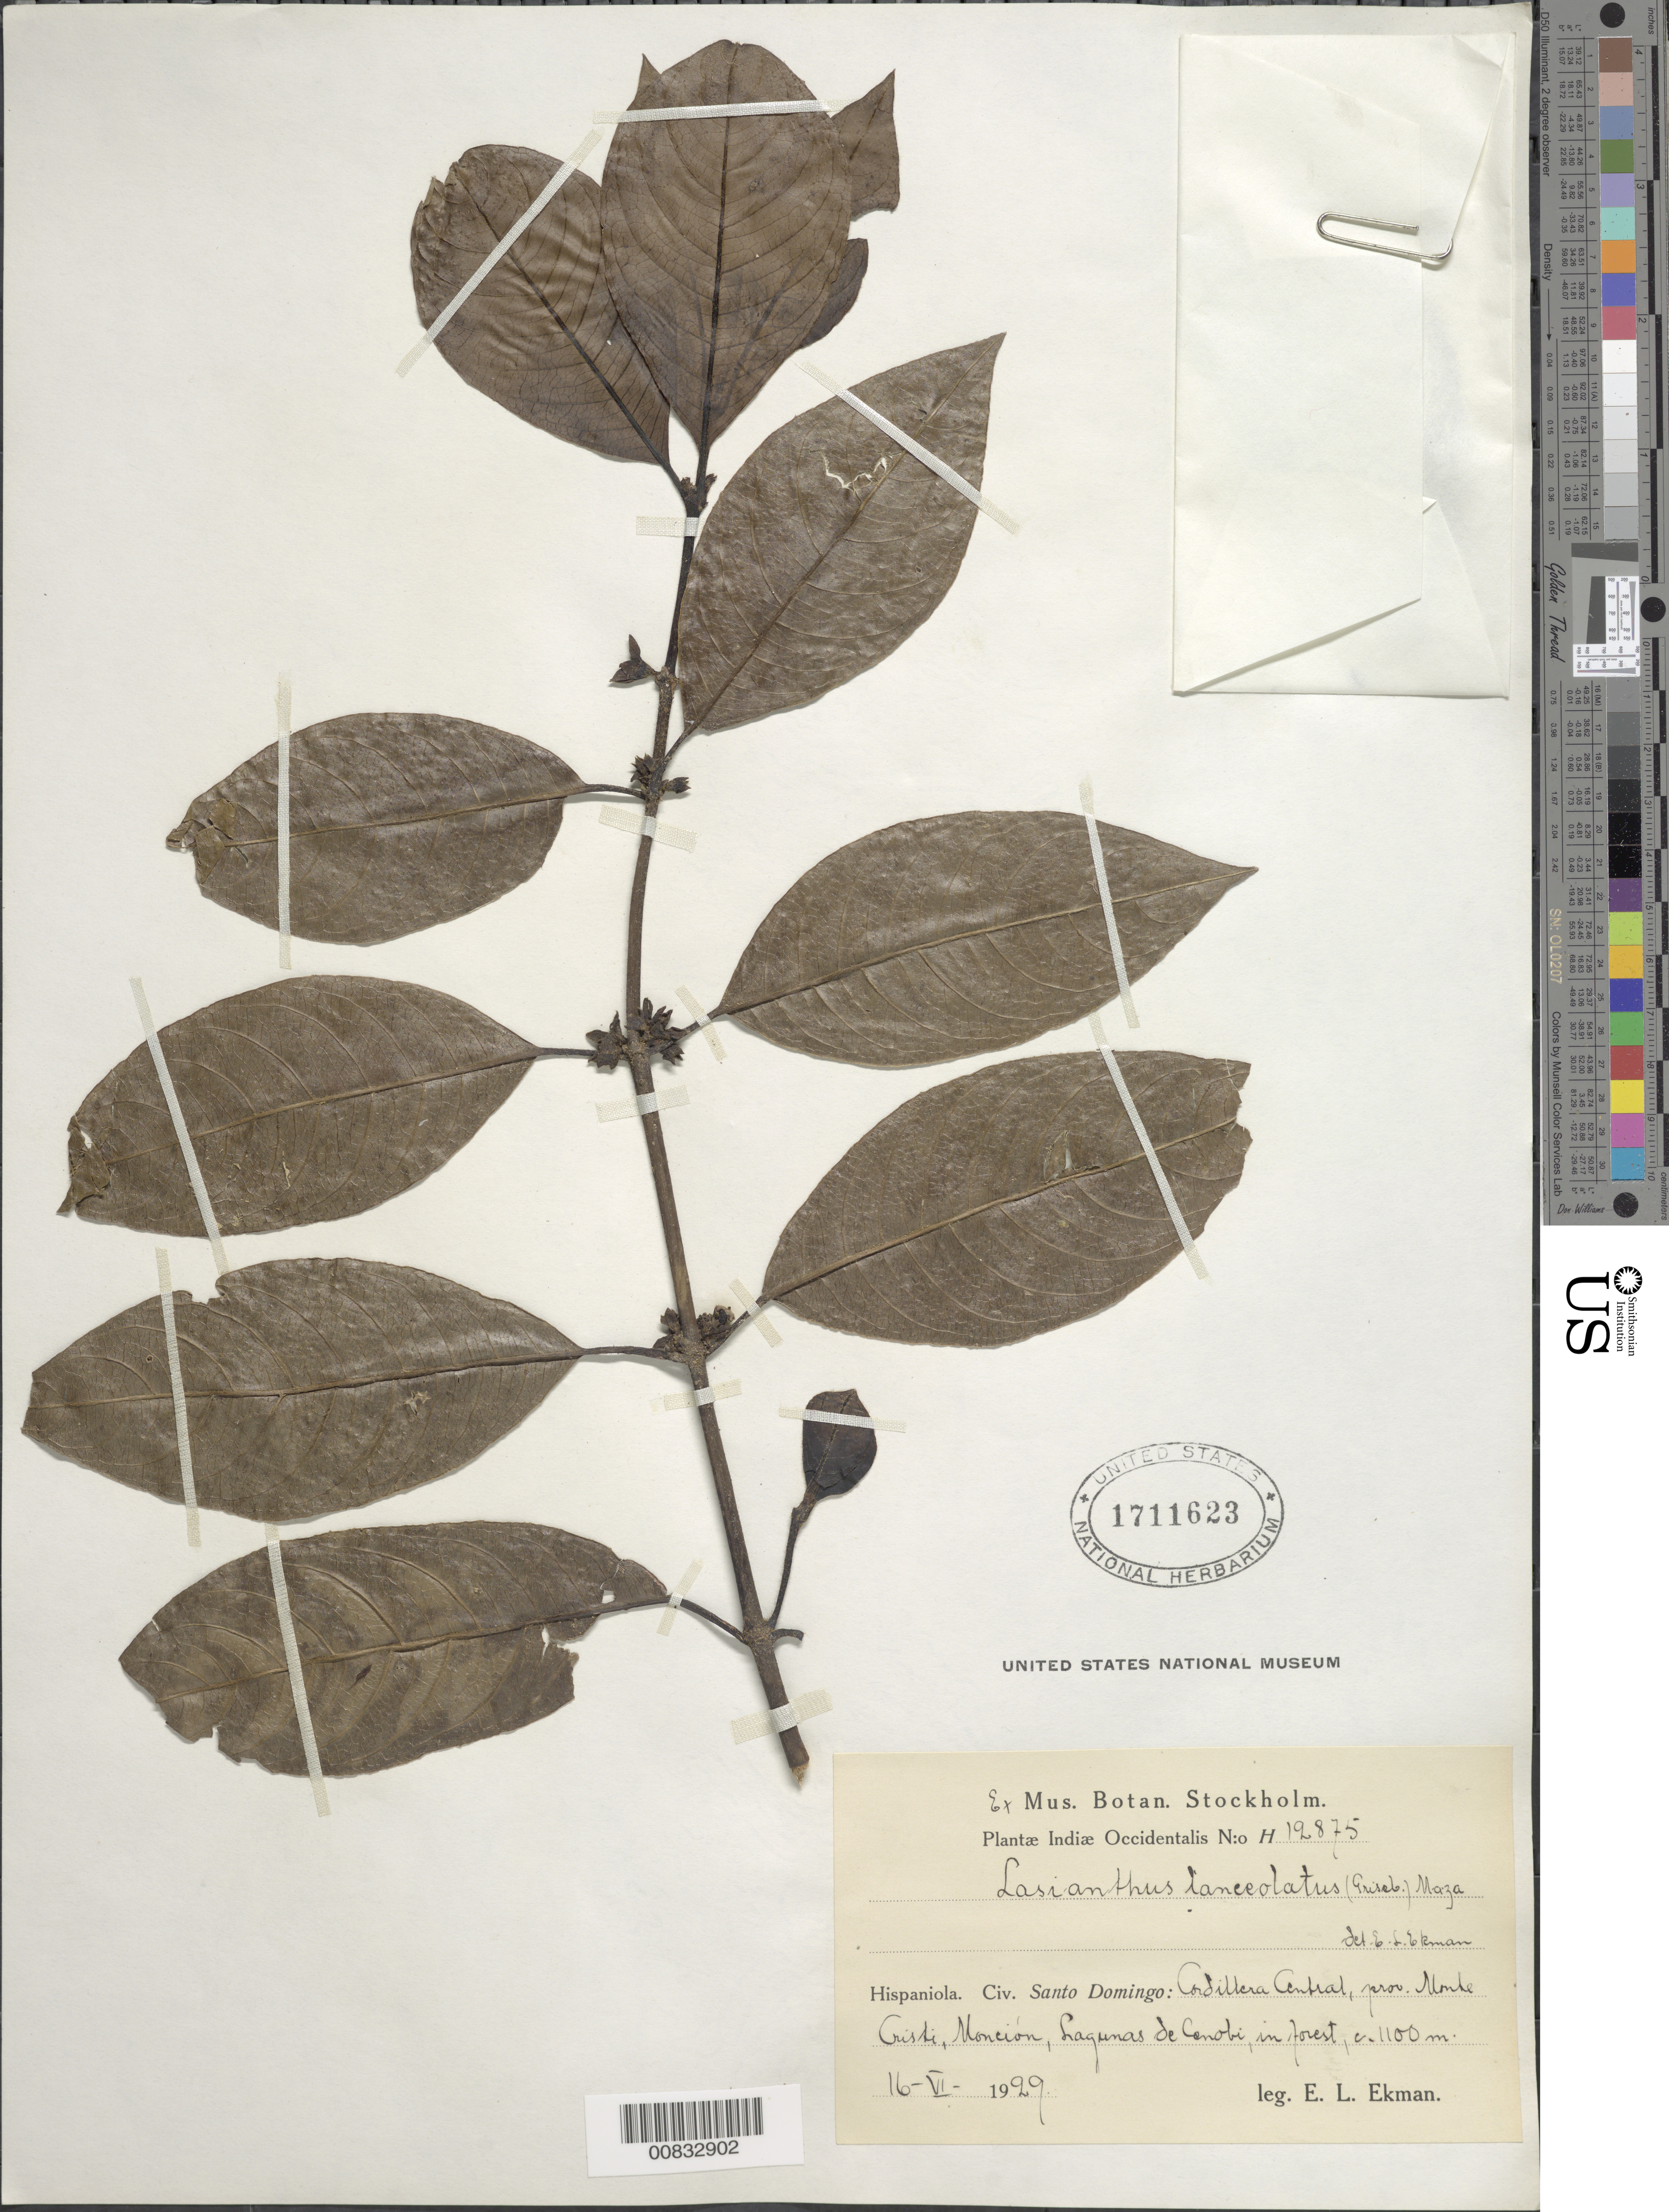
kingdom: Plantae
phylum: Tracheophyta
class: Magnoliopsida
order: Gentianales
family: Rubiaceae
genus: Lasianthus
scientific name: Lasianthus lanceolatus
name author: (Griseb.) Urb.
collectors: E. L. Ekman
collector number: H 12875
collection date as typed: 16 Jun 1929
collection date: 1929-06-16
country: Dominican Republic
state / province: Monte Cristi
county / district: Monción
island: Hispaniola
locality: Cordillera Central, Lagunas de Cenobí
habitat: In forest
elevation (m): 1100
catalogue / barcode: US 1711623